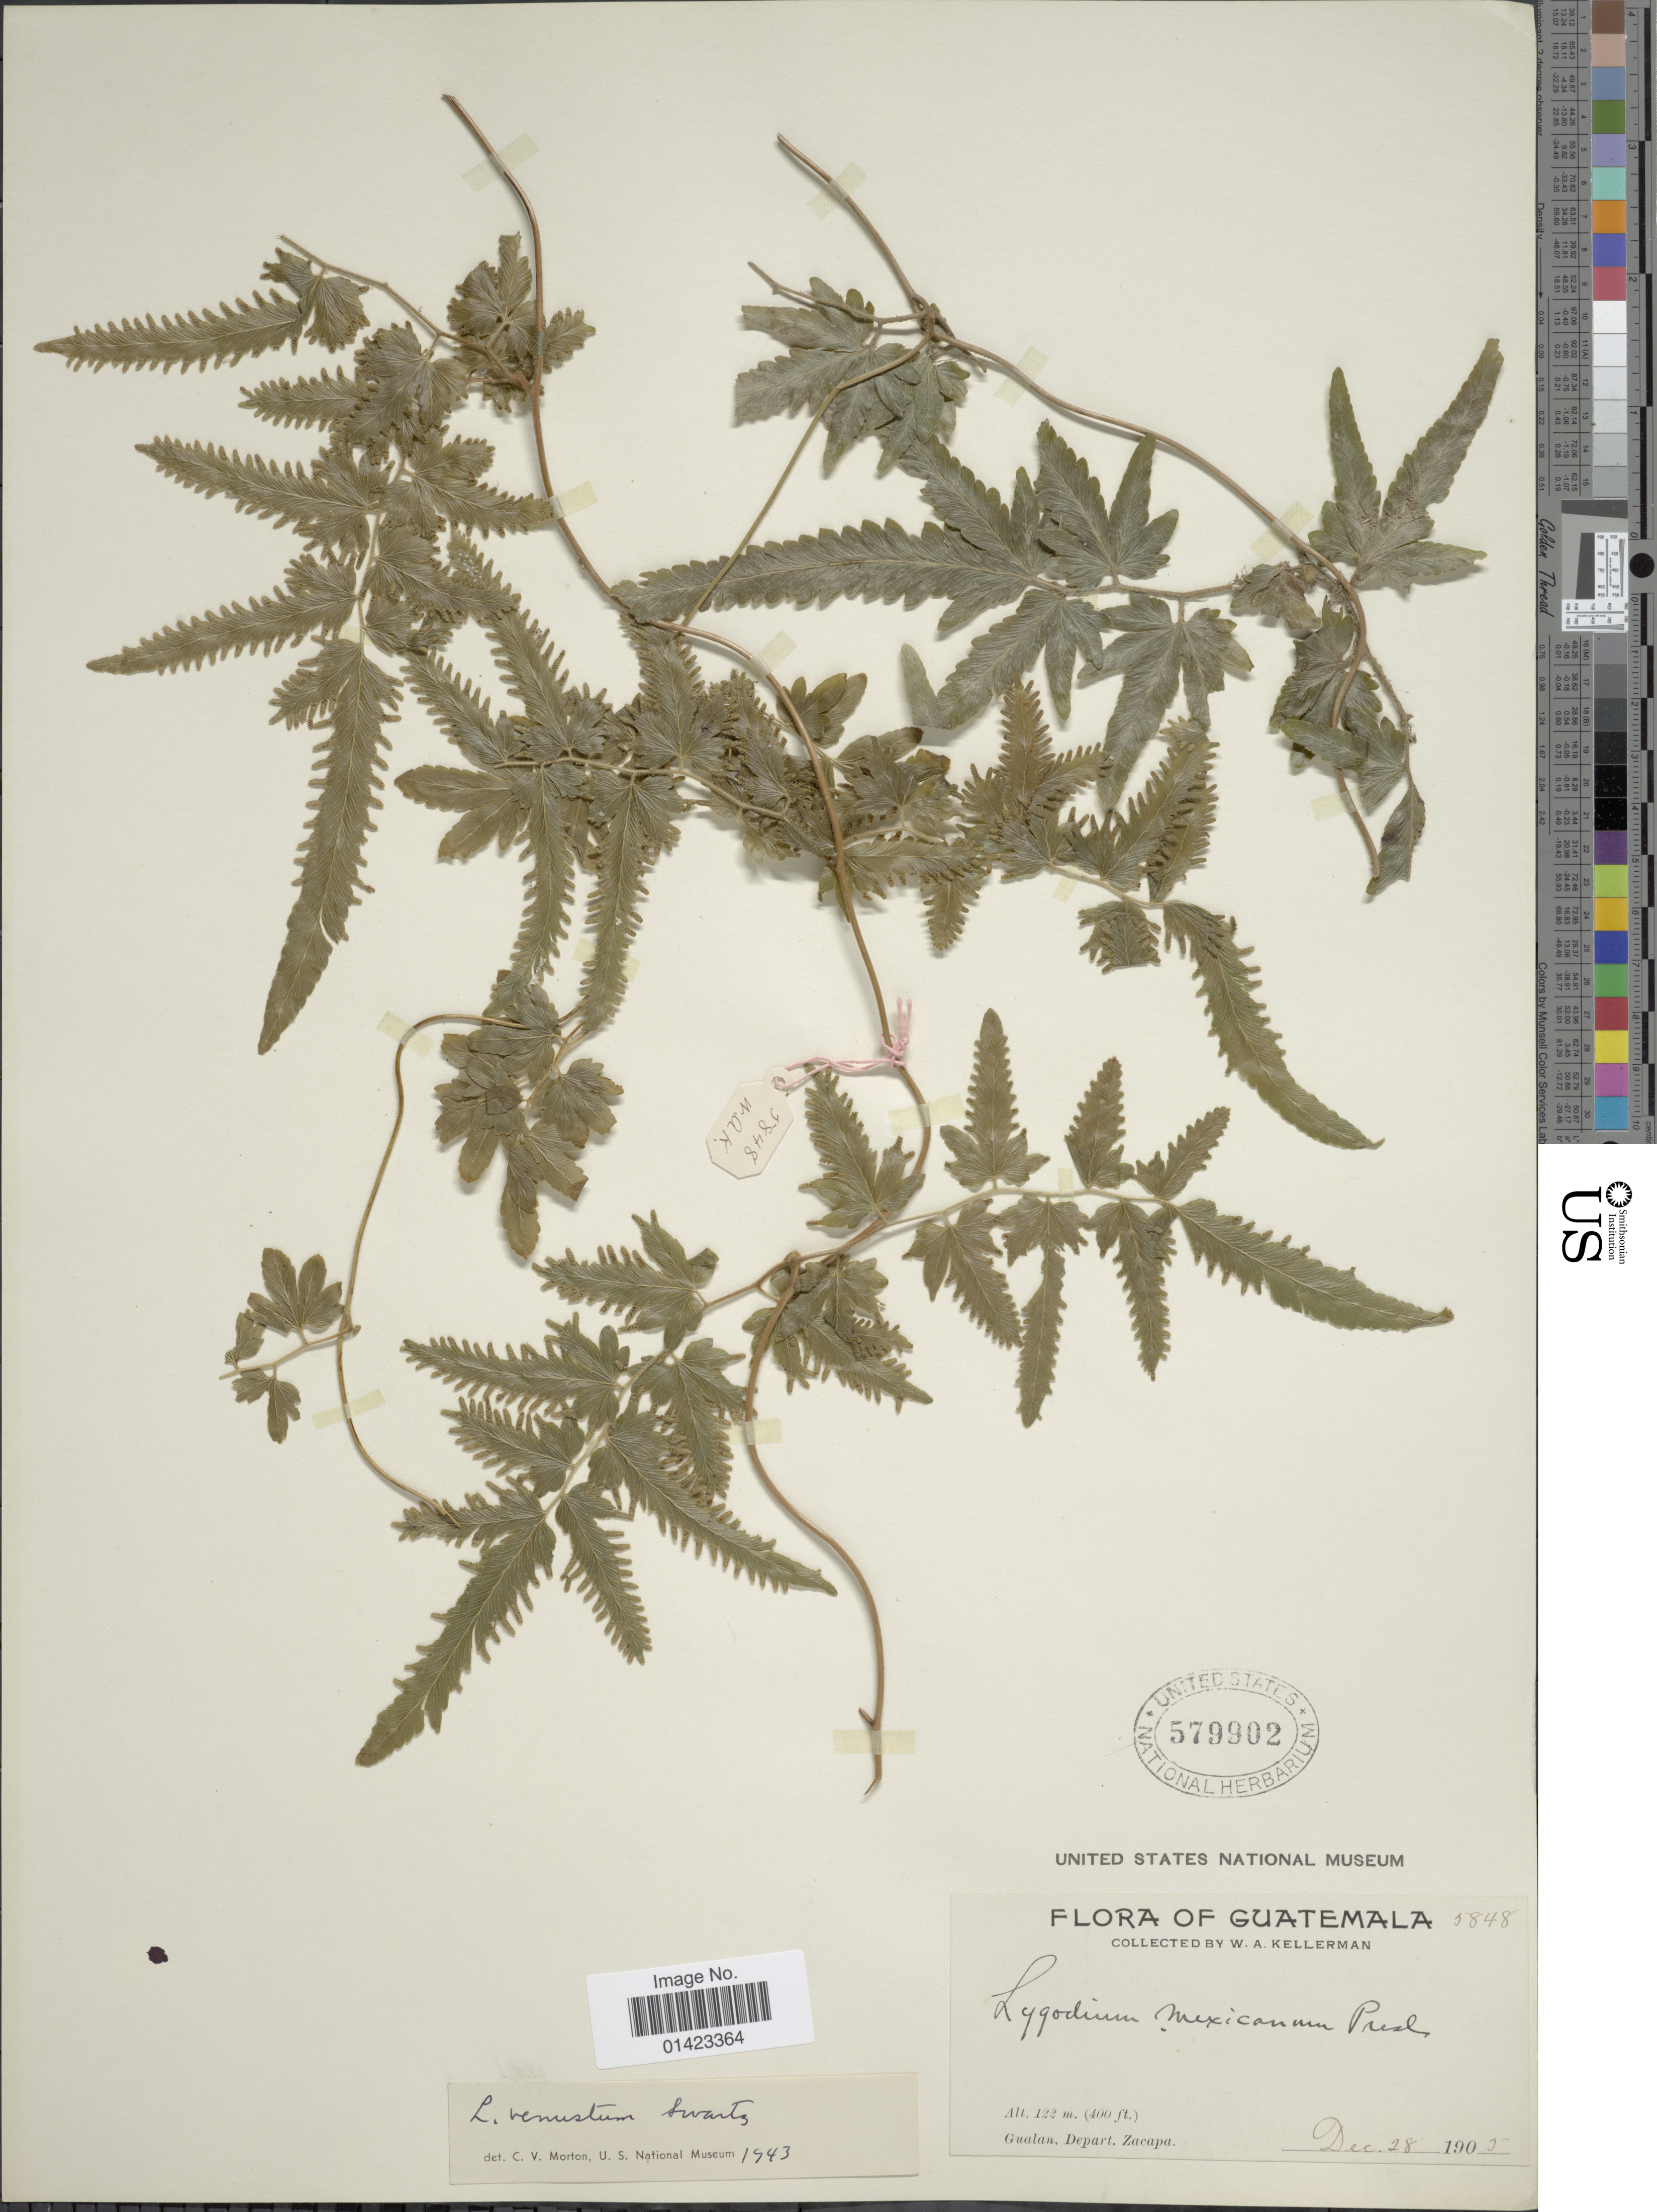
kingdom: Plantae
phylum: Tracheophyta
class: Polypodiopsida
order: Schizaeales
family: Lygodiaceae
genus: Lygodium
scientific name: Lygodium venustum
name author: Sw.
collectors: W. Kellerman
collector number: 5848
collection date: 1905-12-28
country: Guatemala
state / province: Zacapa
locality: Gualan, Depart. Zacapa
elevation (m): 122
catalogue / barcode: US 579902